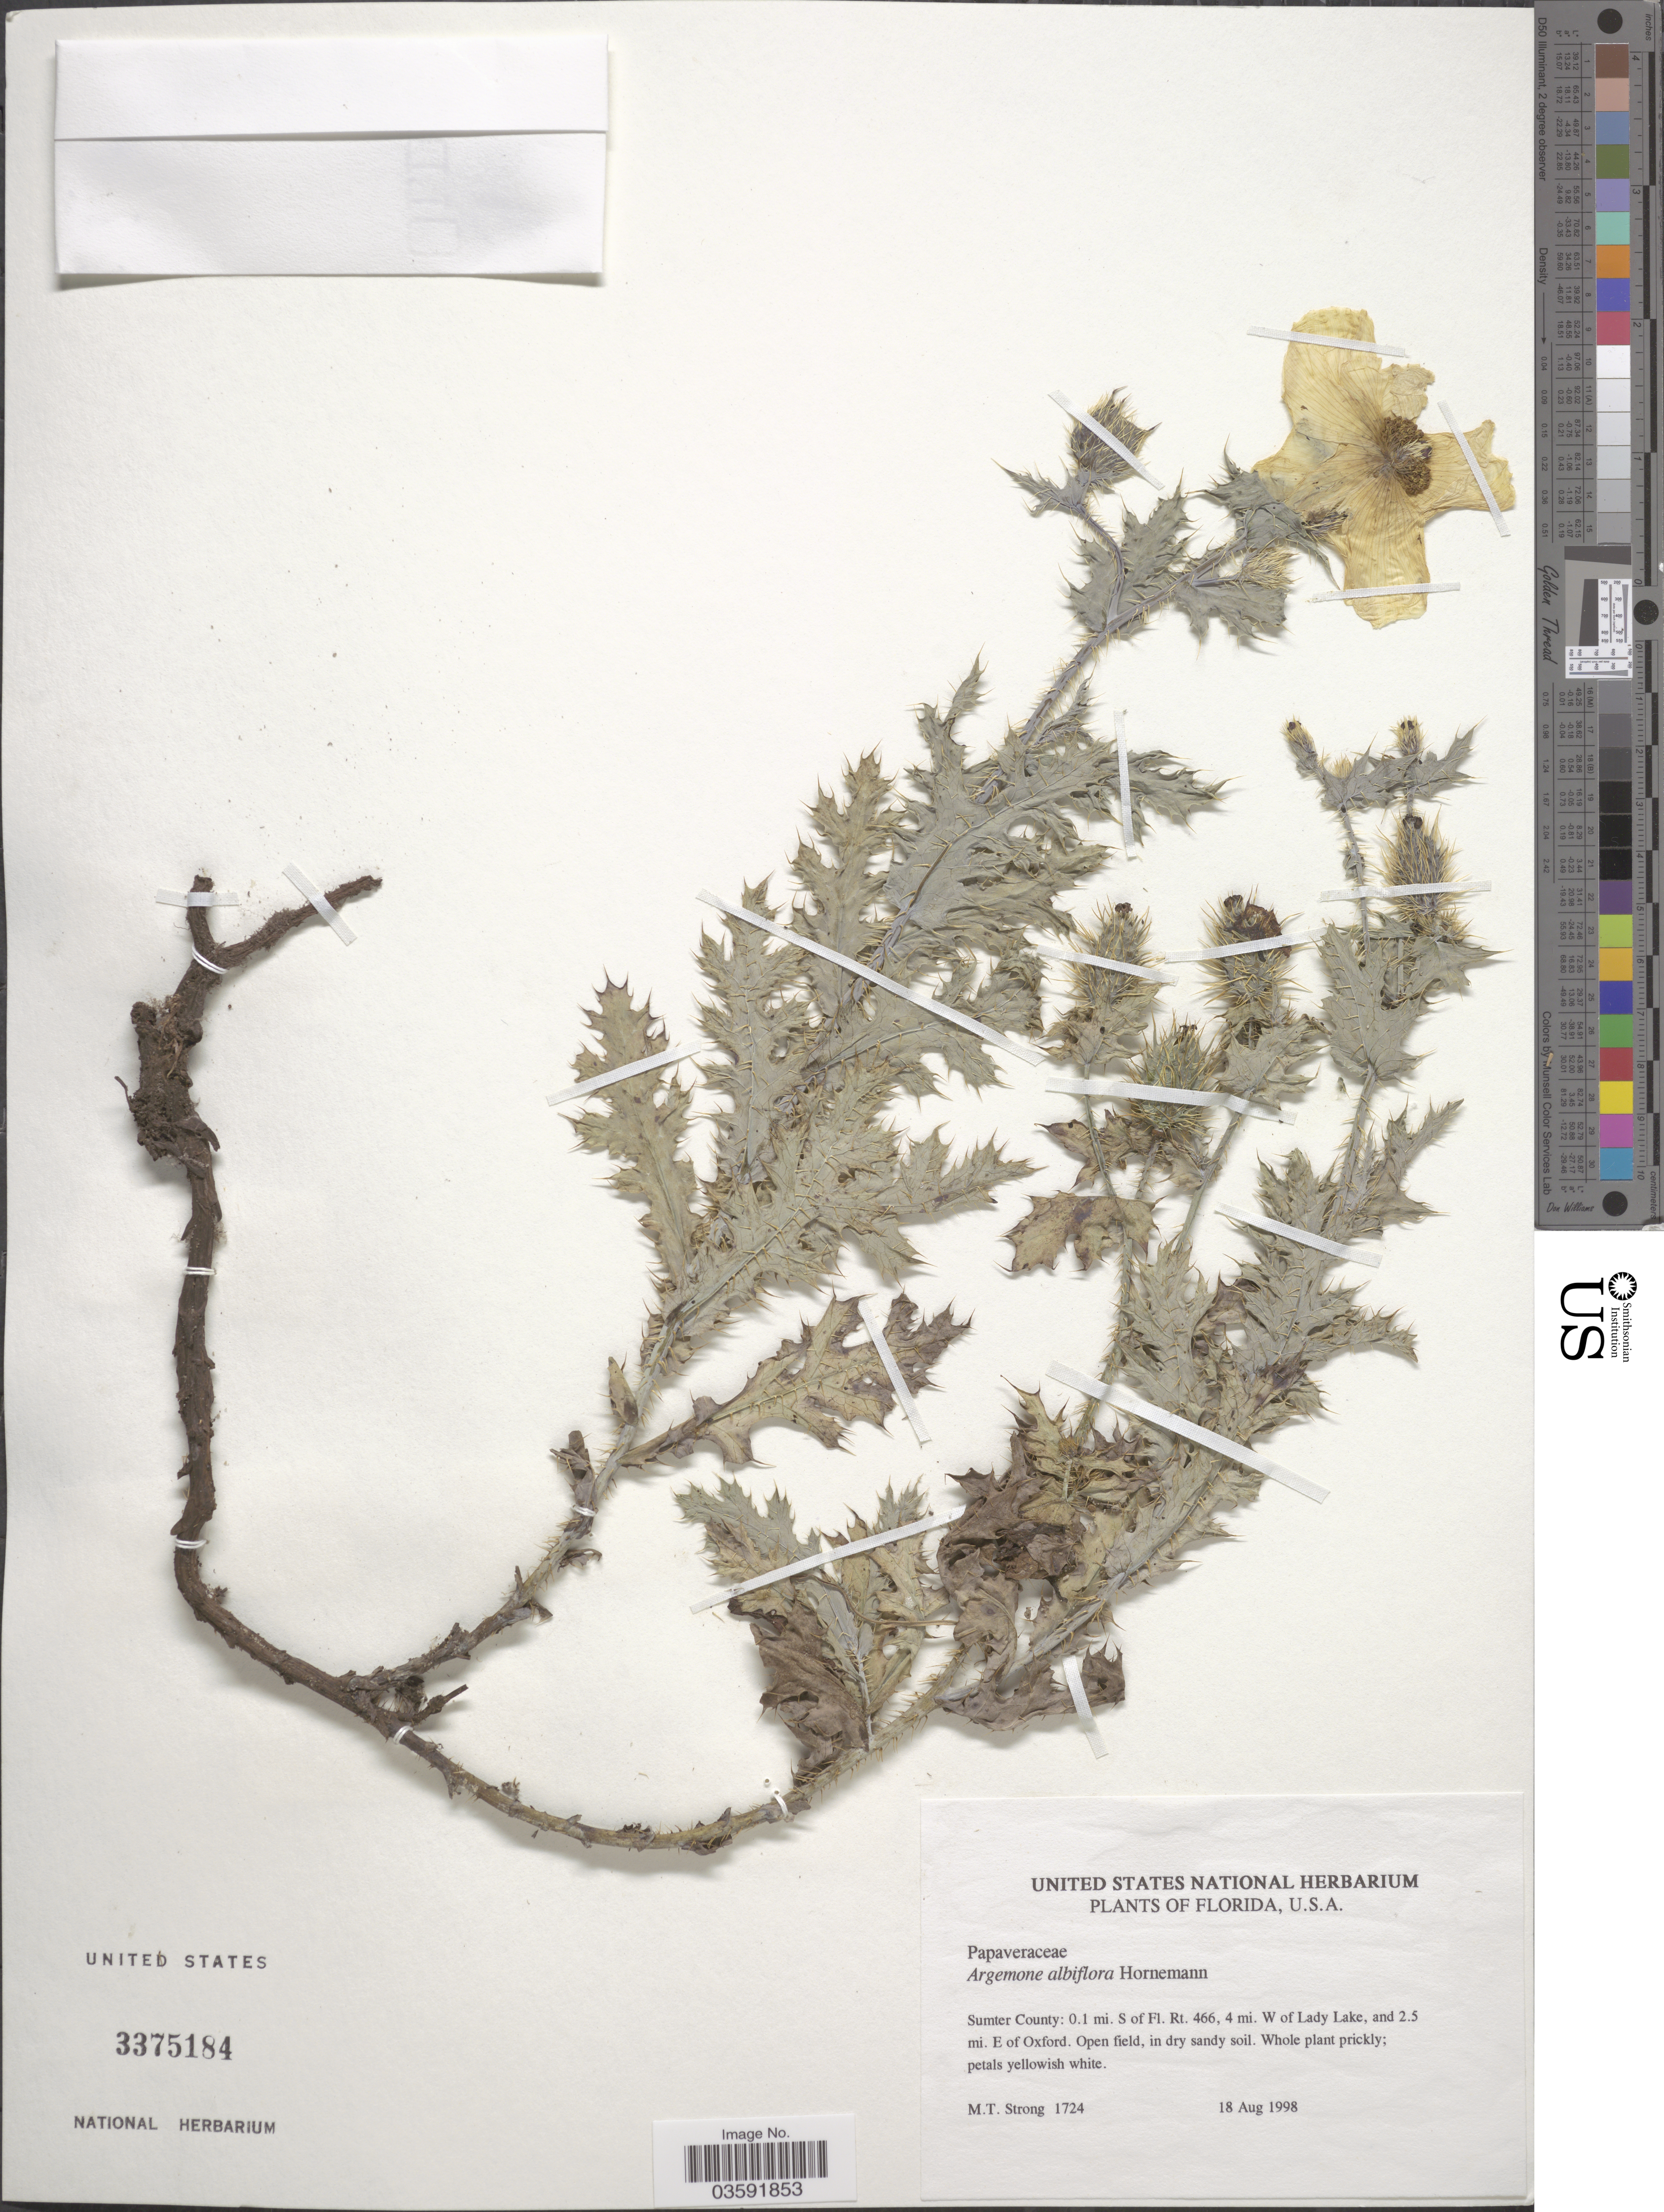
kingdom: Plantae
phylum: Tracheophyta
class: Magnoliopsida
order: Ranunculales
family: Papaveraceae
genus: Argemone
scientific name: Argemone albiflora subsp. albiflora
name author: Hornem.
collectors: M. T. Strong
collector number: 1724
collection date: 1998-08-18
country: United States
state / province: Florida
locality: Sumter County: 0.1 mi. S of Fl. Rt. 466, 4 mi. W of Lady Lake, and 2.5 mi. E of Oxford.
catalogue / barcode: US 3375184